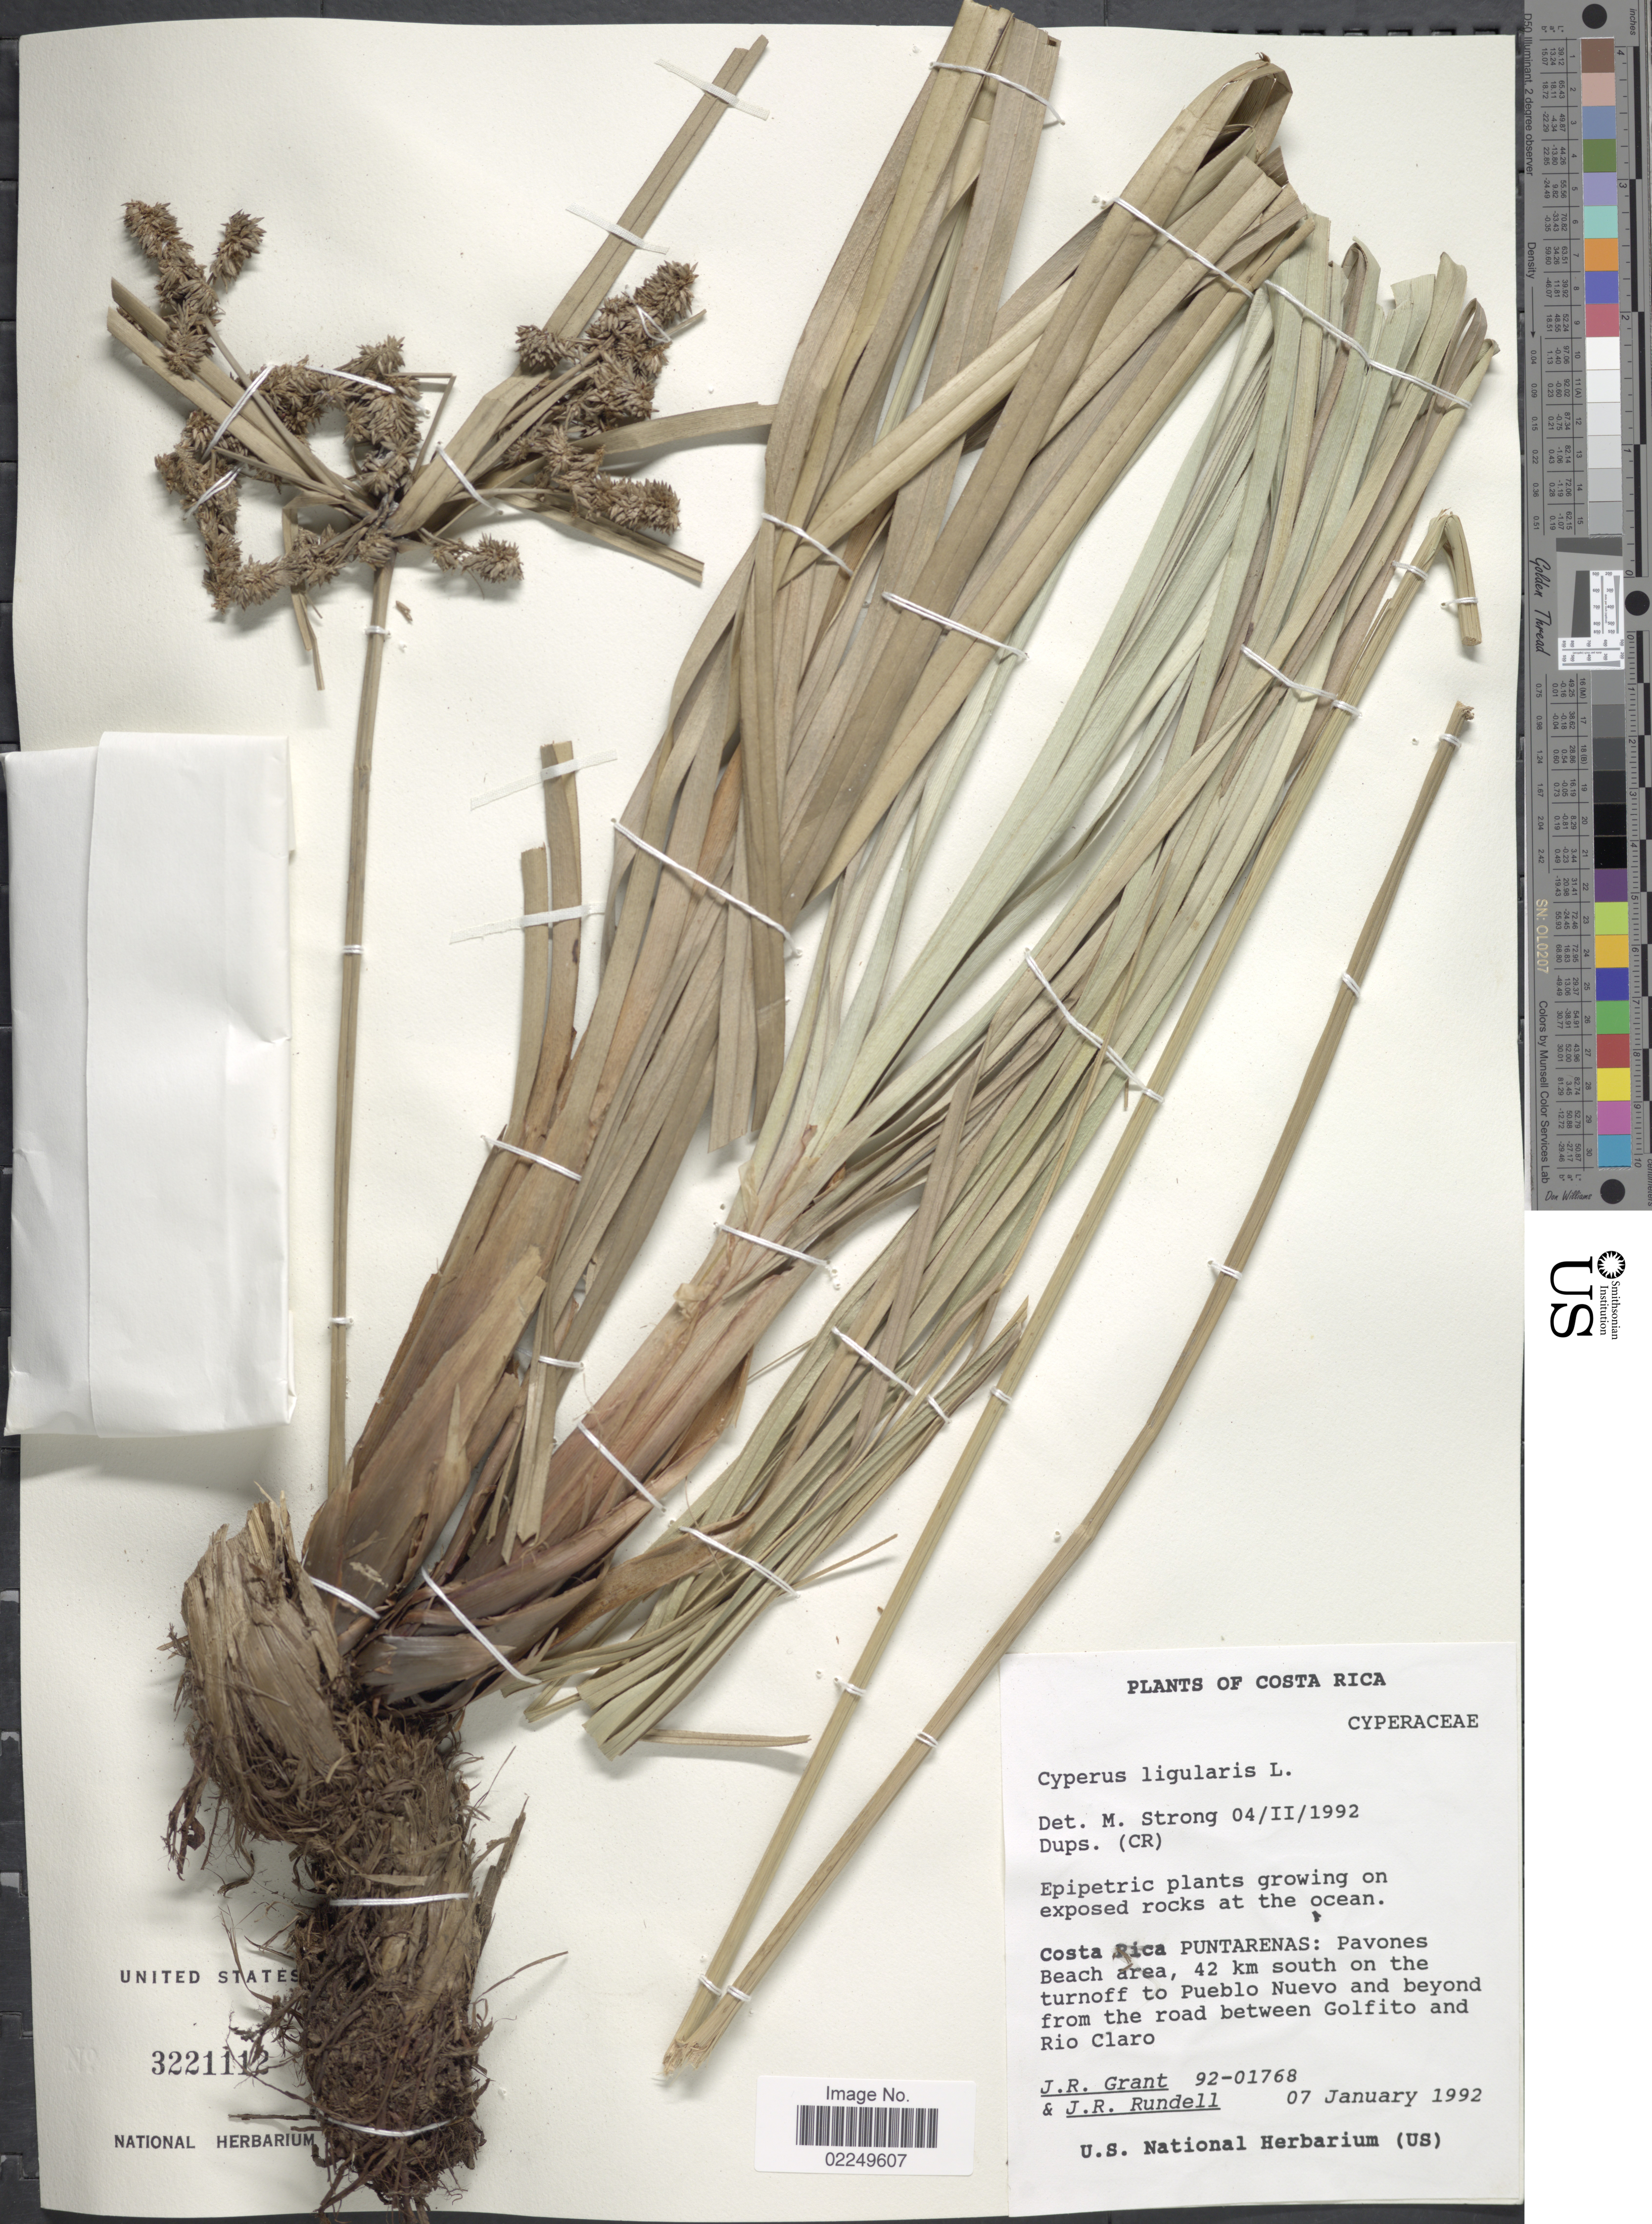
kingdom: Plantae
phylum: Tracheophyta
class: Liliopsida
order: Poales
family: Cyperaceae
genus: Cyperus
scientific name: Cyperus ligularis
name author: L.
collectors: J. Grant & J. R. Rundell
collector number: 92-01768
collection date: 1992-01-07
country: Costa Rica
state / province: Puntarenas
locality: Costa Rica, Puntarenas: Pavones Beach area, 42 km south on the turnoff to Pueblo Nuevo and beyond from the road between Golfito and Rio Claro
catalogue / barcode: US 3221112